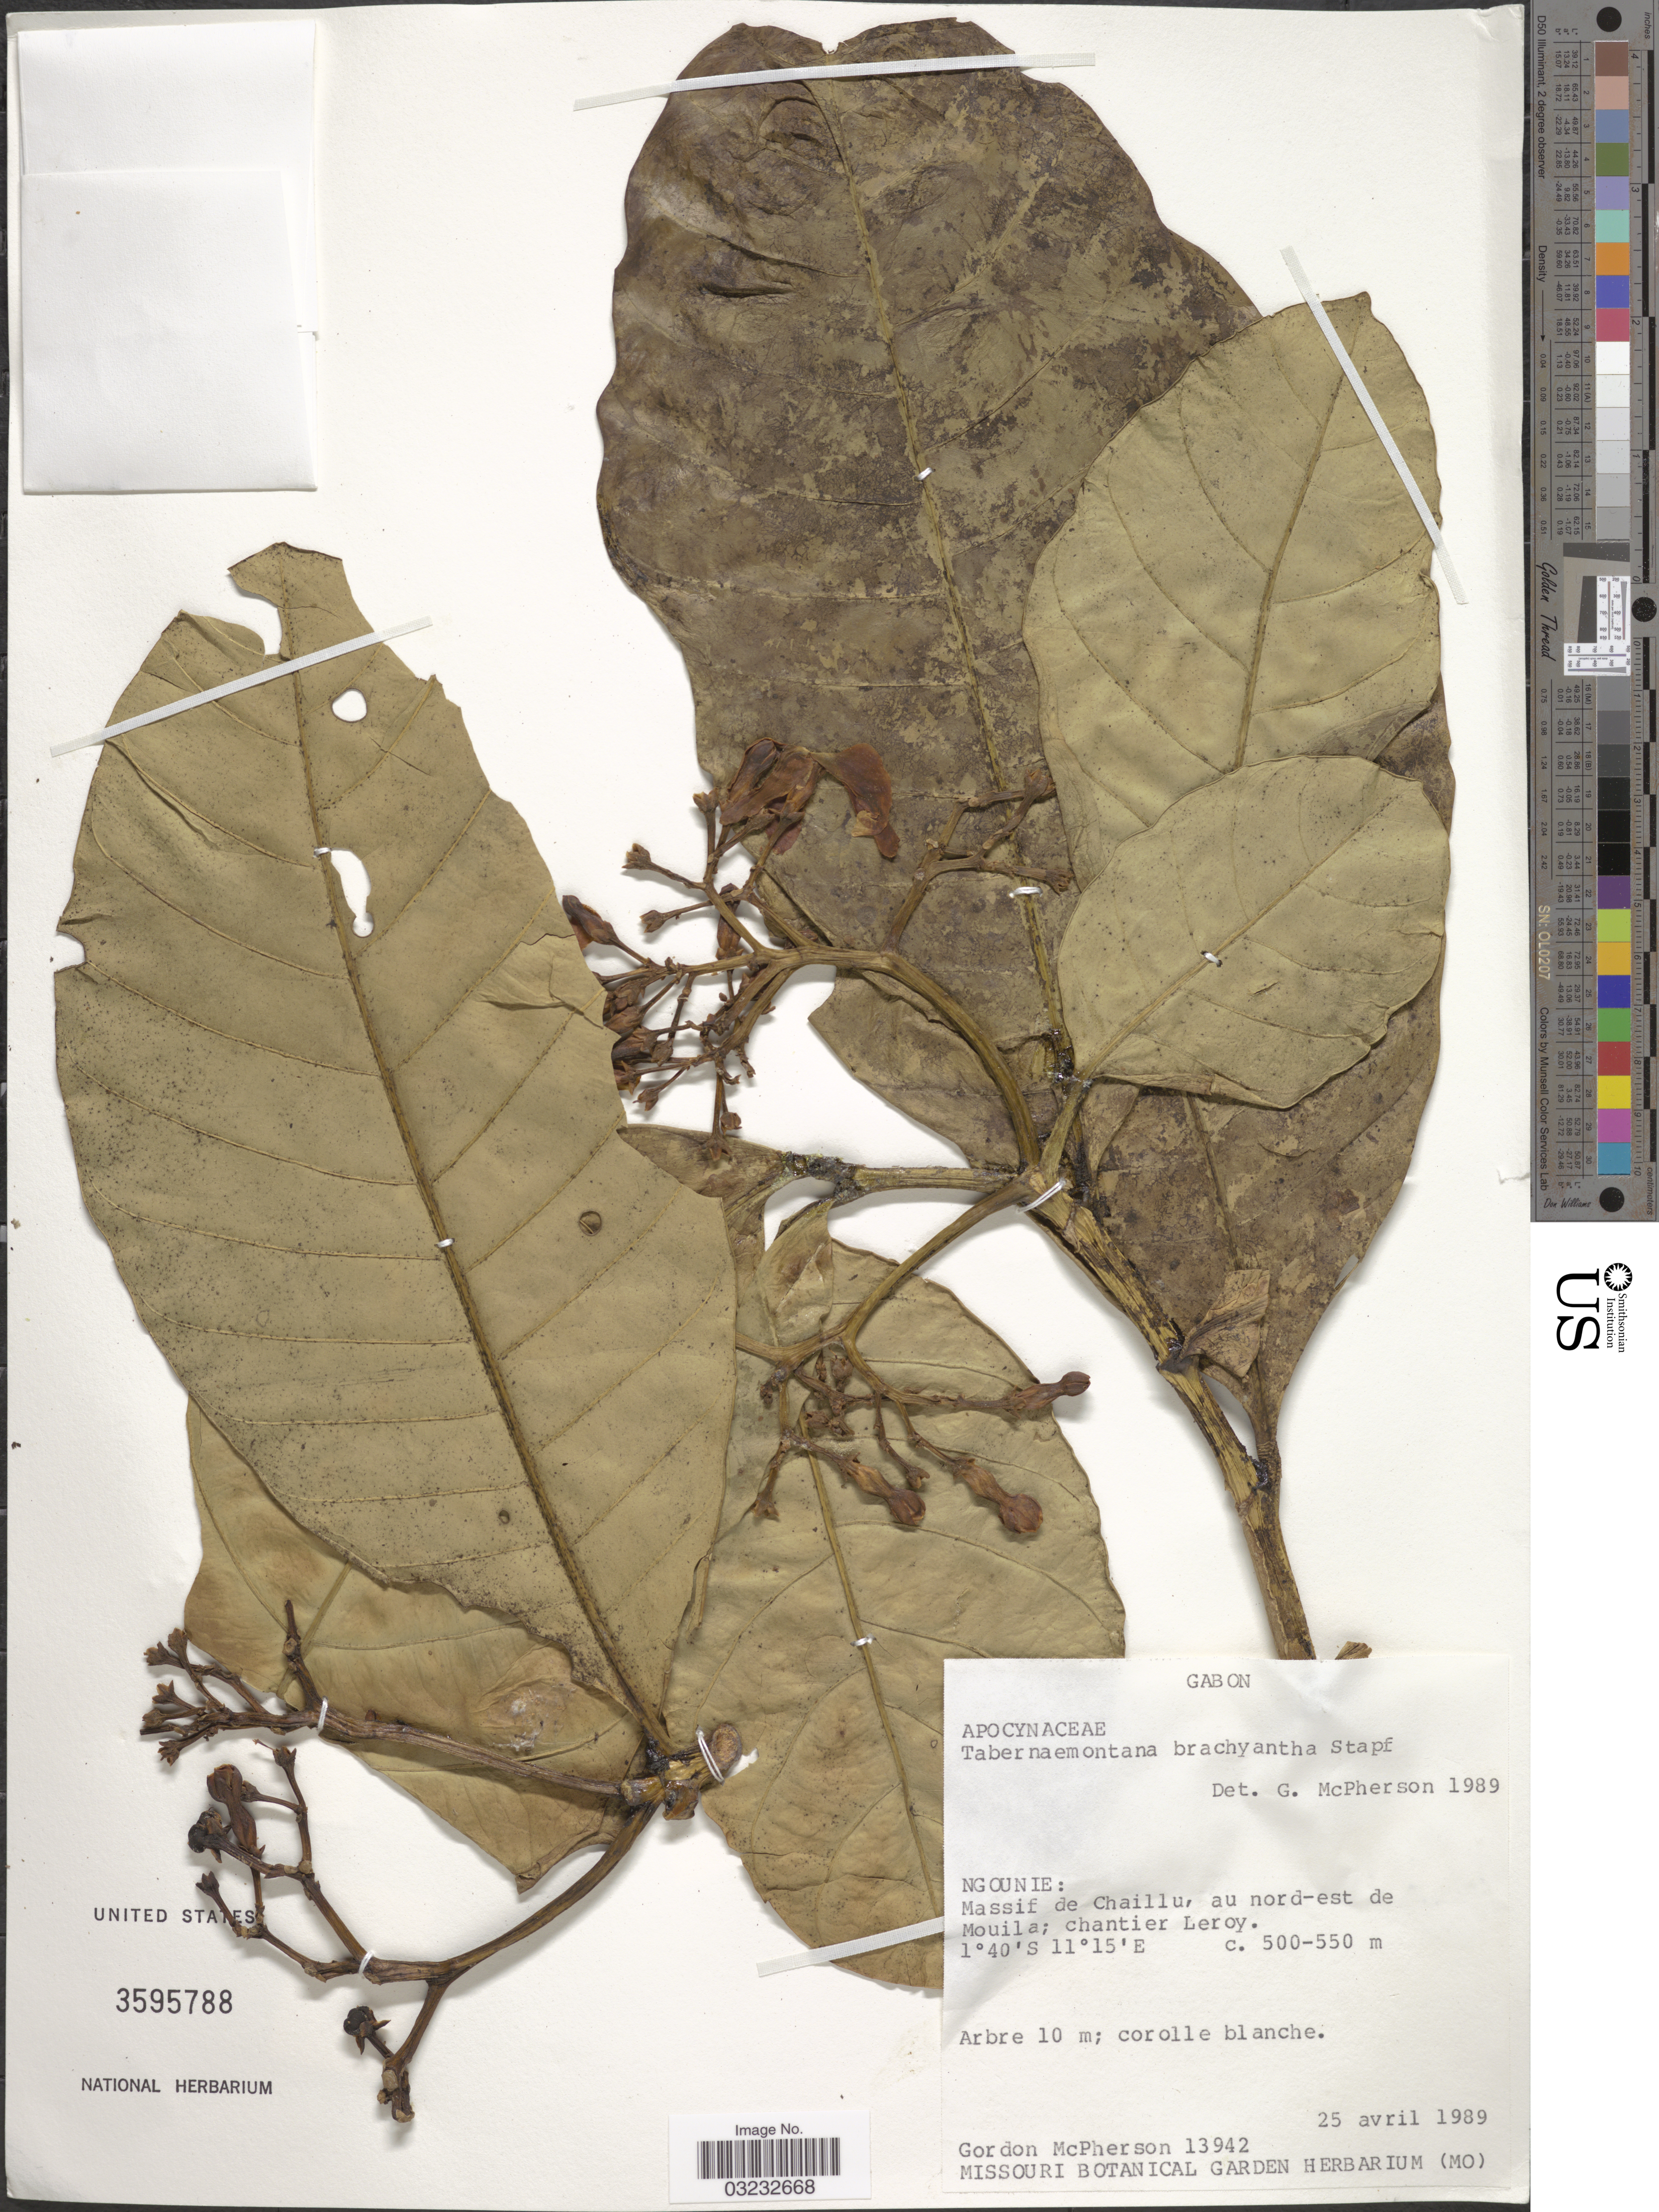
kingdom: Plantae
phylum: Tracheophyta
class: Magnoliopsida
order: Gentianales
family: Apocynaceae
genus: Tabernaemontana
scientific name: Tabernaemontana brachyantha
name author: Stapf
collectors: G. McPherson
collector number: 13942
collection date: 1989-04-25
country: Gabon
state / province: Ngounie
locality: Massif de Chaillu, au nord-est de Mouila.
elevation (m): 500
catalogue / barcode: US 3595788